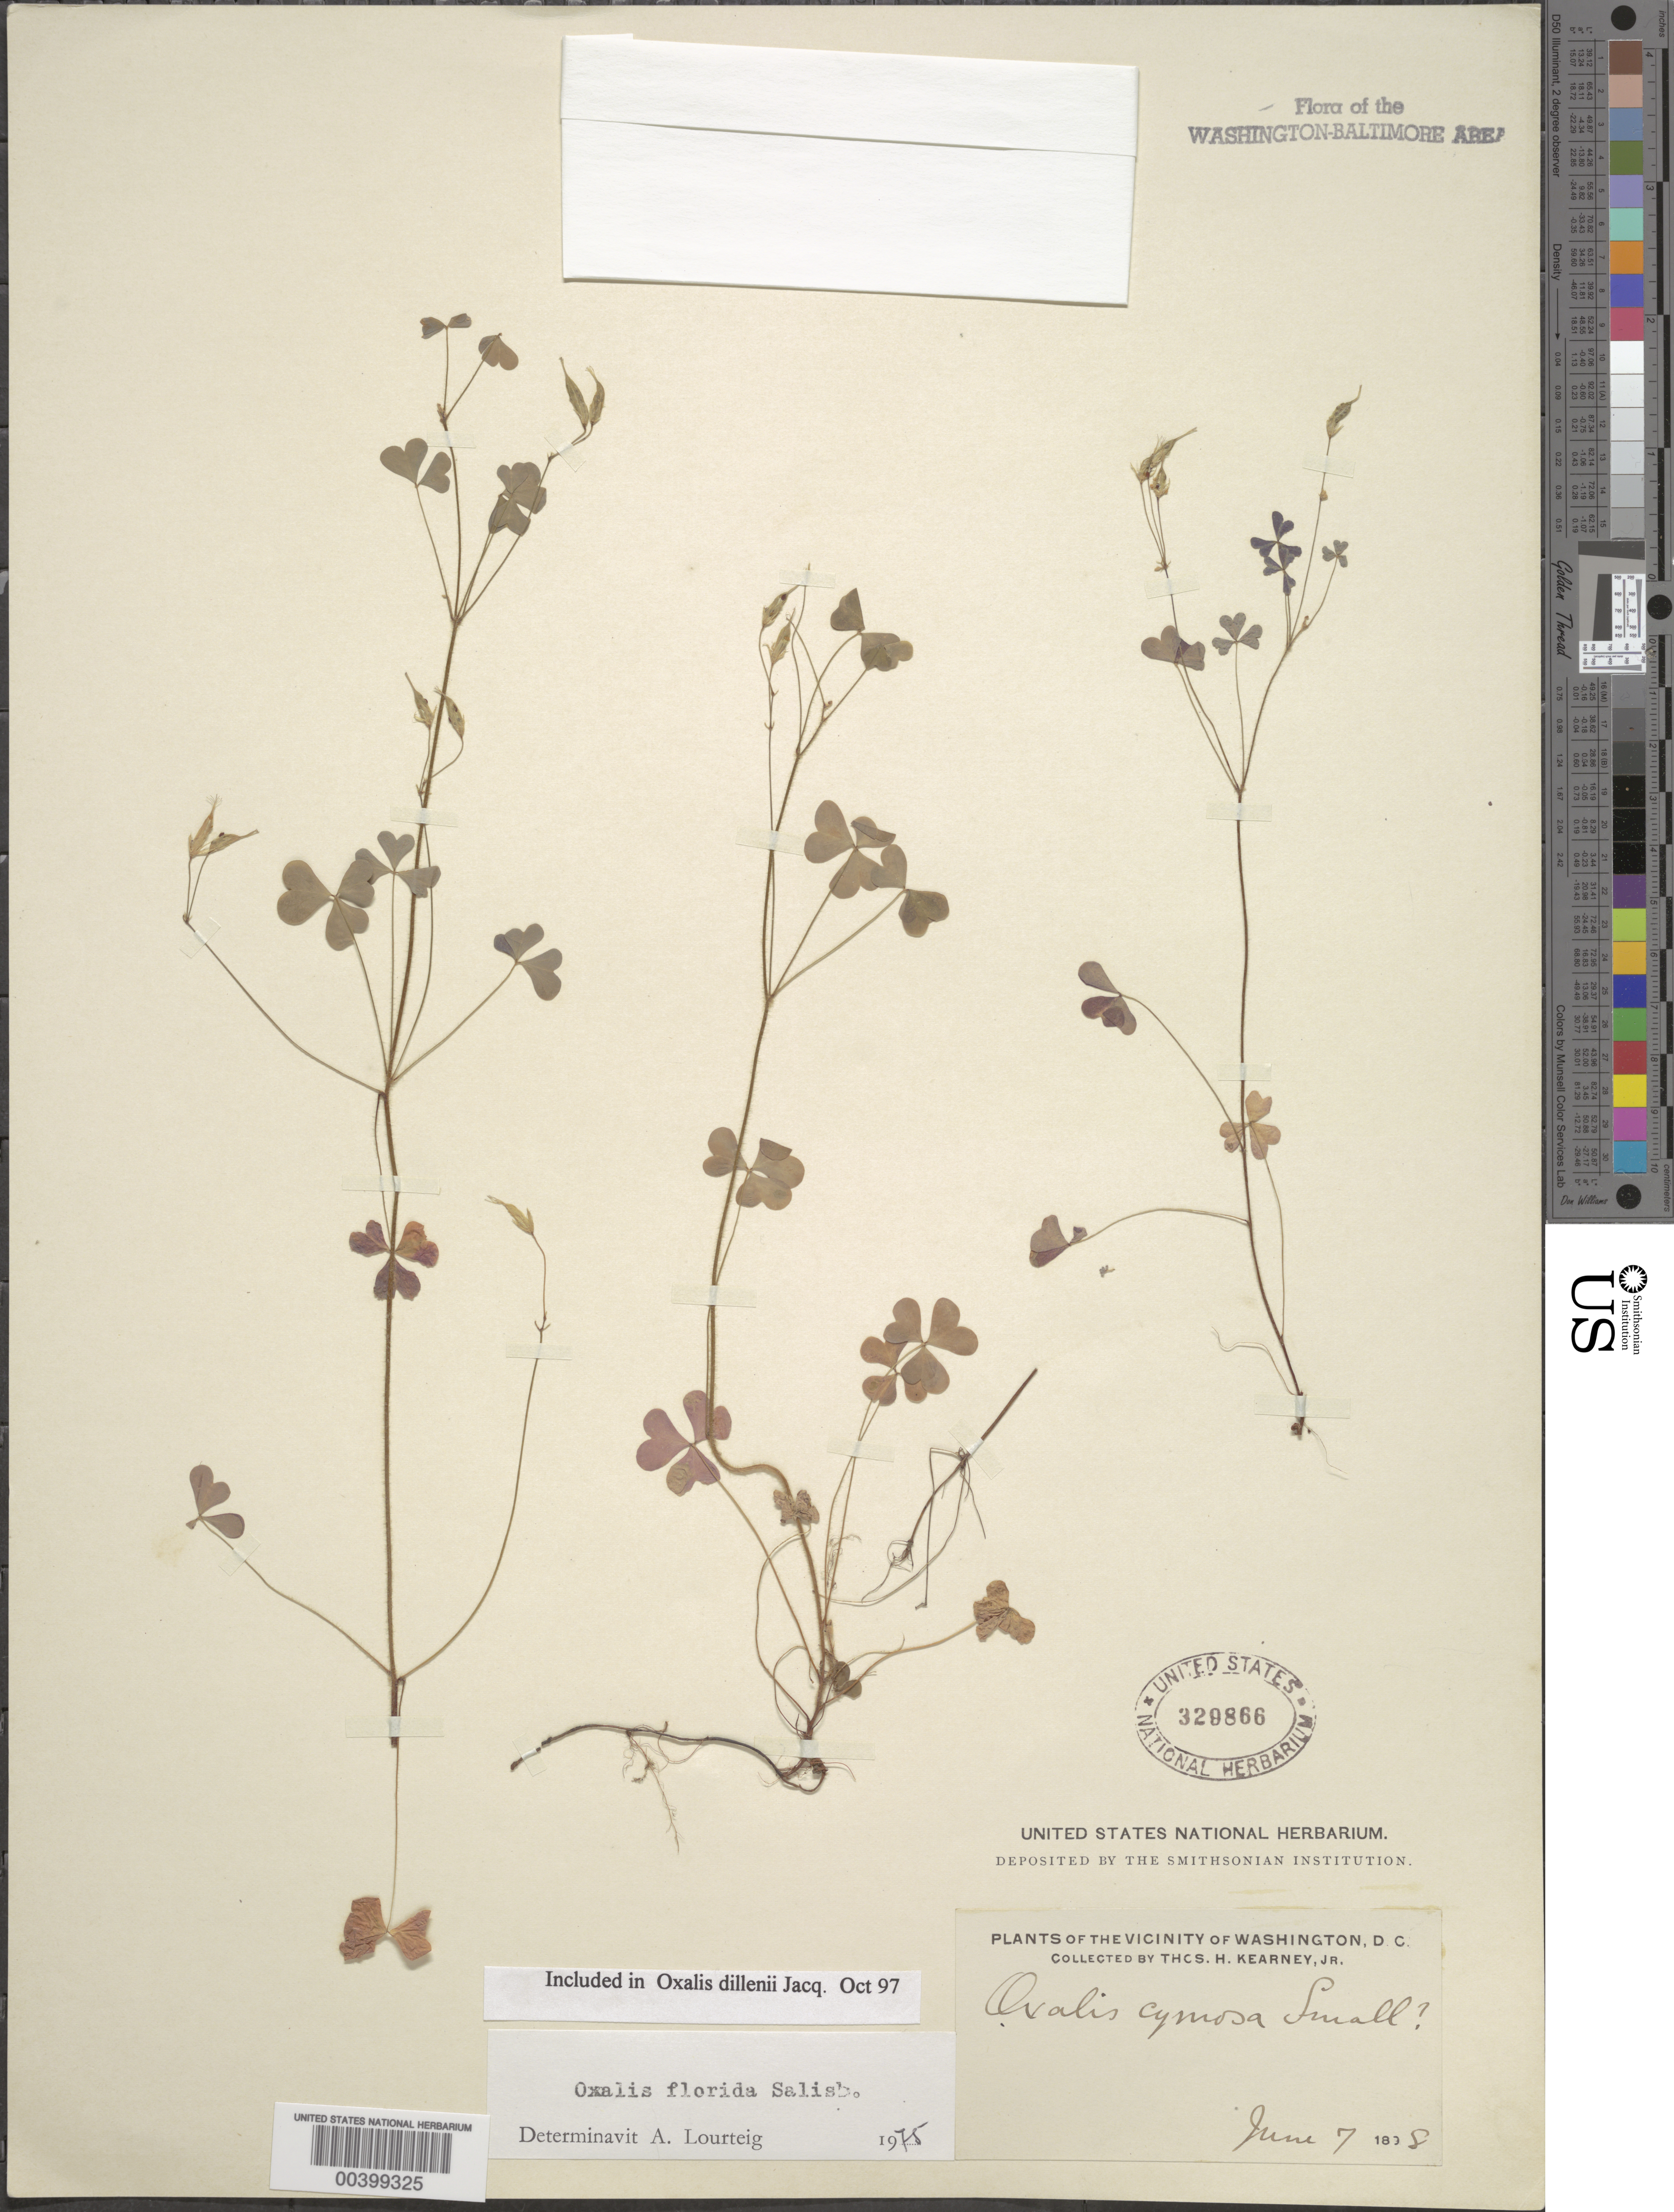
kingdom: Plantae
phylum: Tracheophyta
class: Magnoliopsida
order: Oxalidales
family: Oxalidaceae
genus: Oxalis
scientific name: Oxalis dillenii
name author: Jacq.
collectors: T. H. Kearney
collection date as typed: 07 Jun 1898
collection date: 1898-06-07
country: United States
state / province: District of Columbia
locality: Washington DC area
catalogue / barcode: US 329866